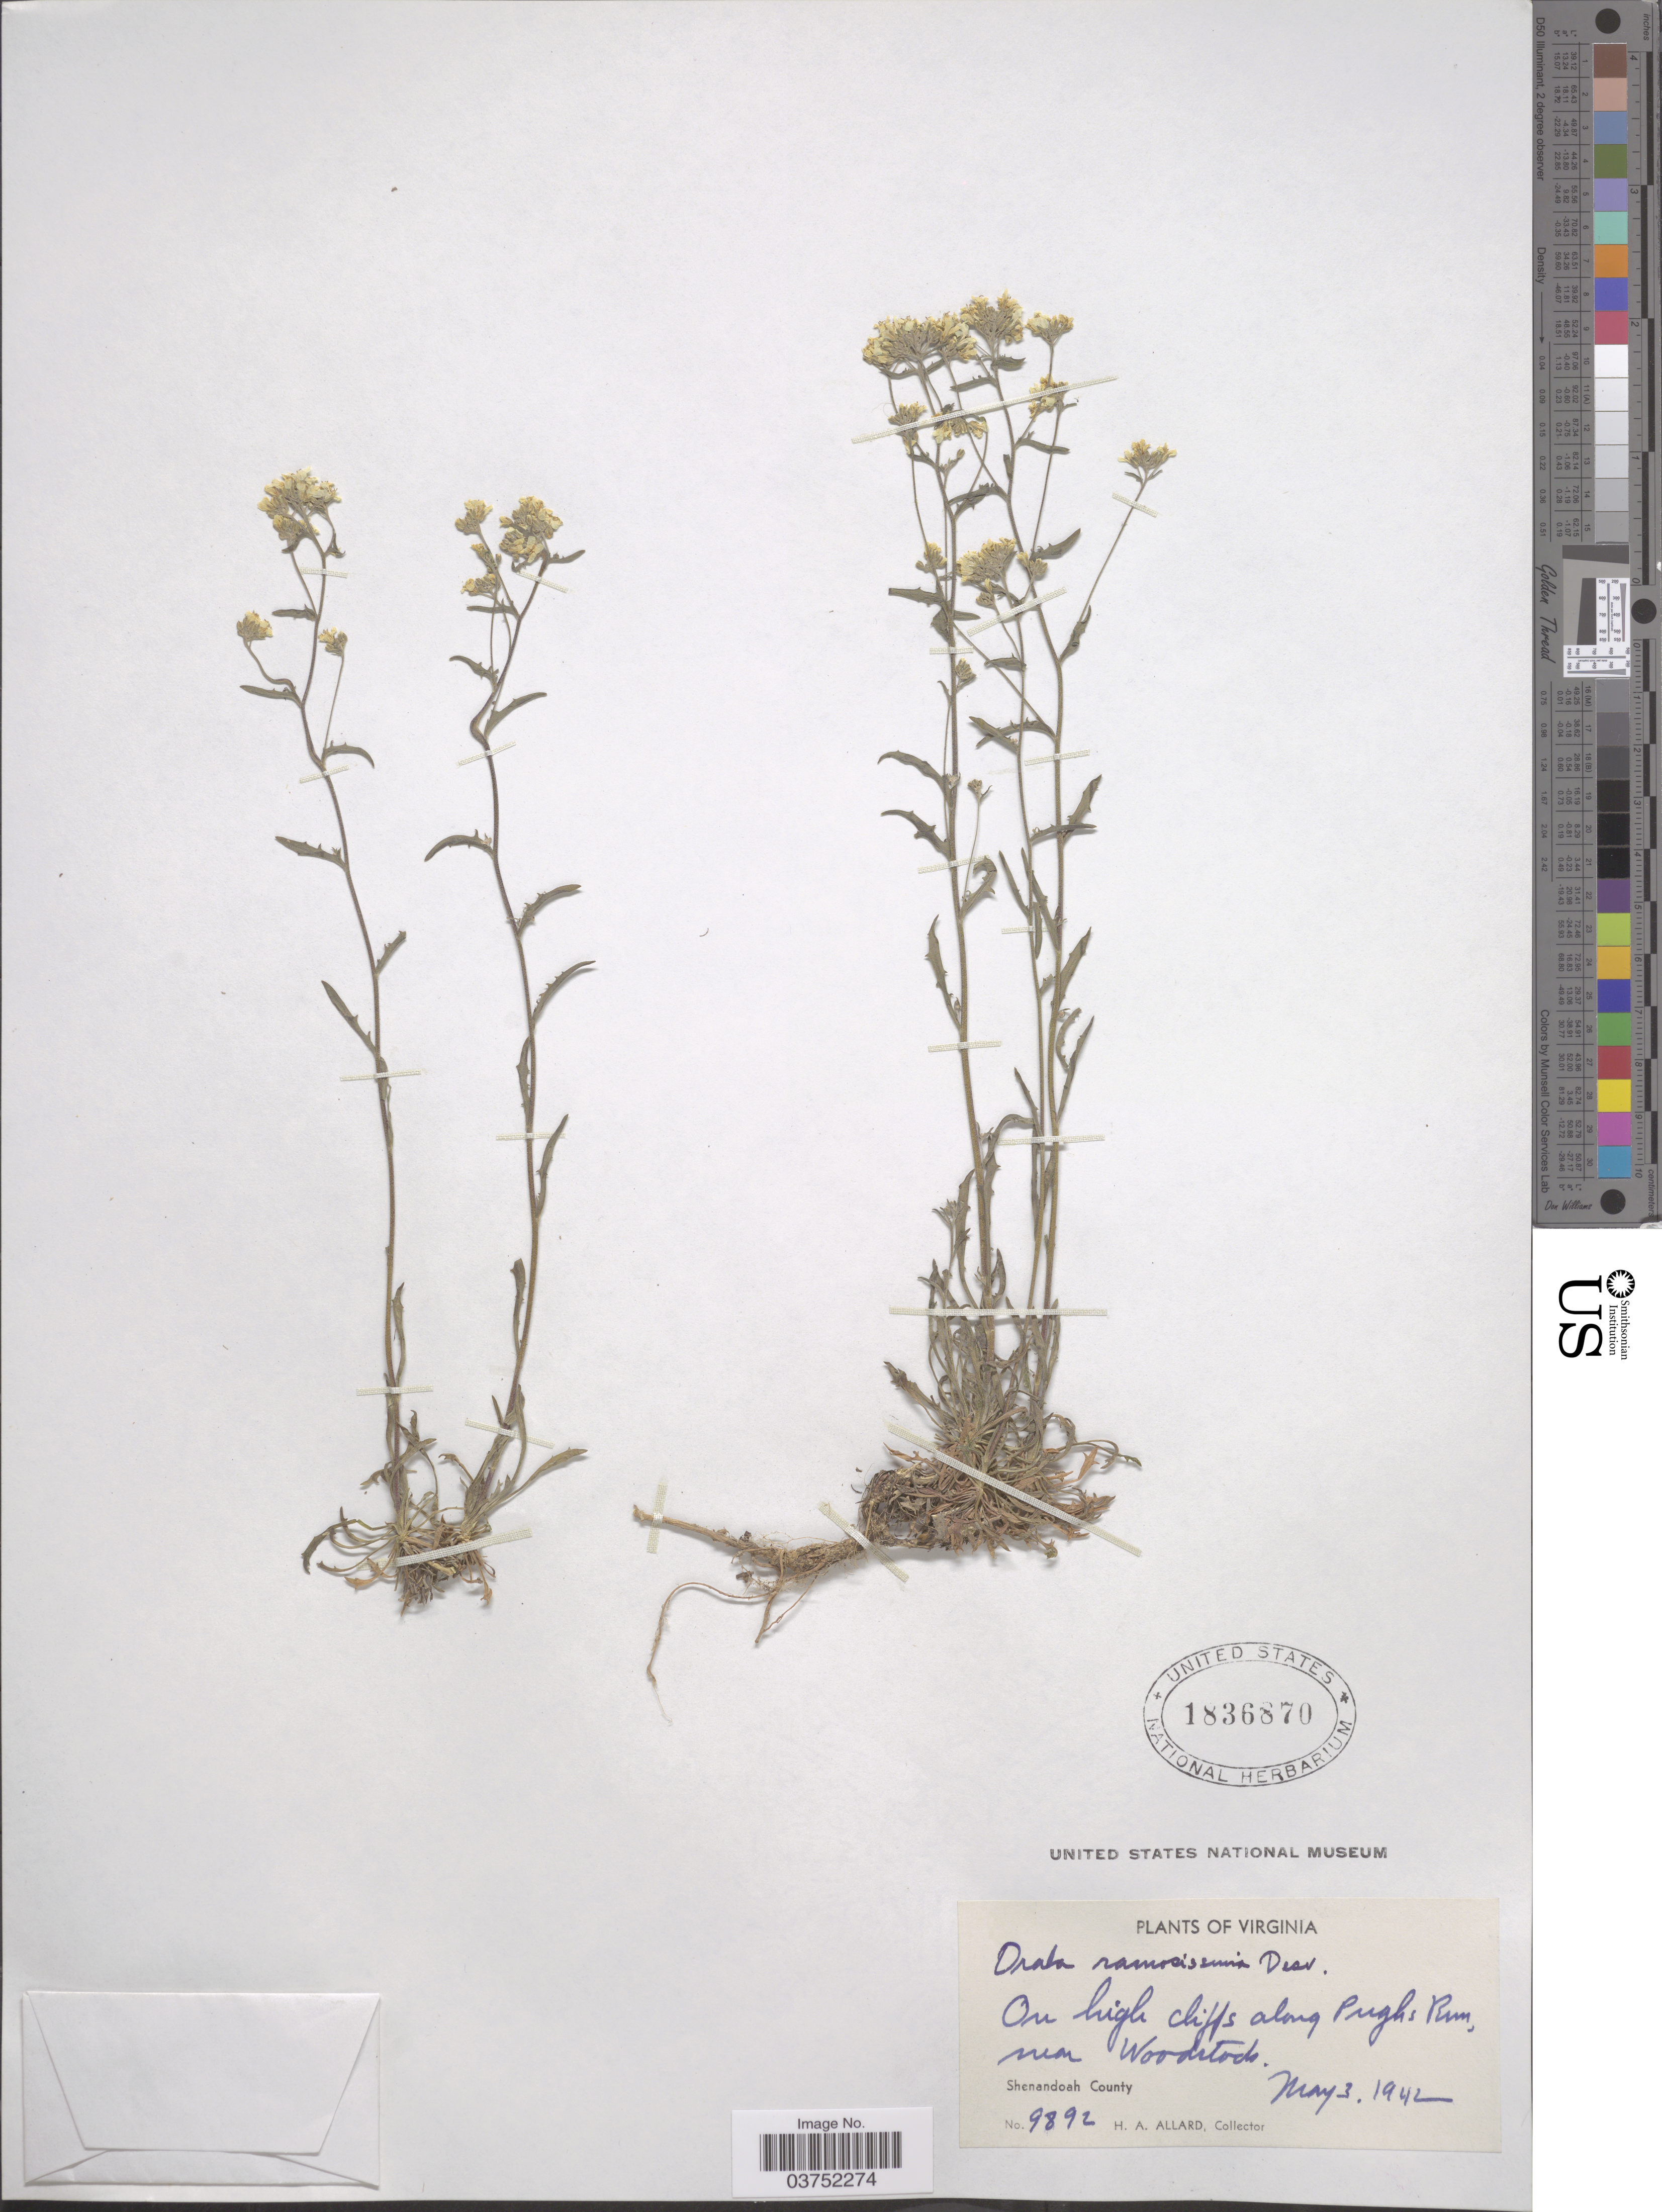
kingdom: Plantae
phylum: Tracheophyta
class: Magnoliopsida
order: Brassicales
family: Brassicaceae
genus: Draba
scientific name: Draba ramosissima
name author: Desv.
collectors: H. A. Allard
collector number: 9892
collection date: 1942-05-03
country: United States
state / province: Virginia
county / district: Shenandoah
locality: On high cliffs along Pughs Rim, near Woodstock. Shenandoah County.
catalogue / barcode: US 1836870